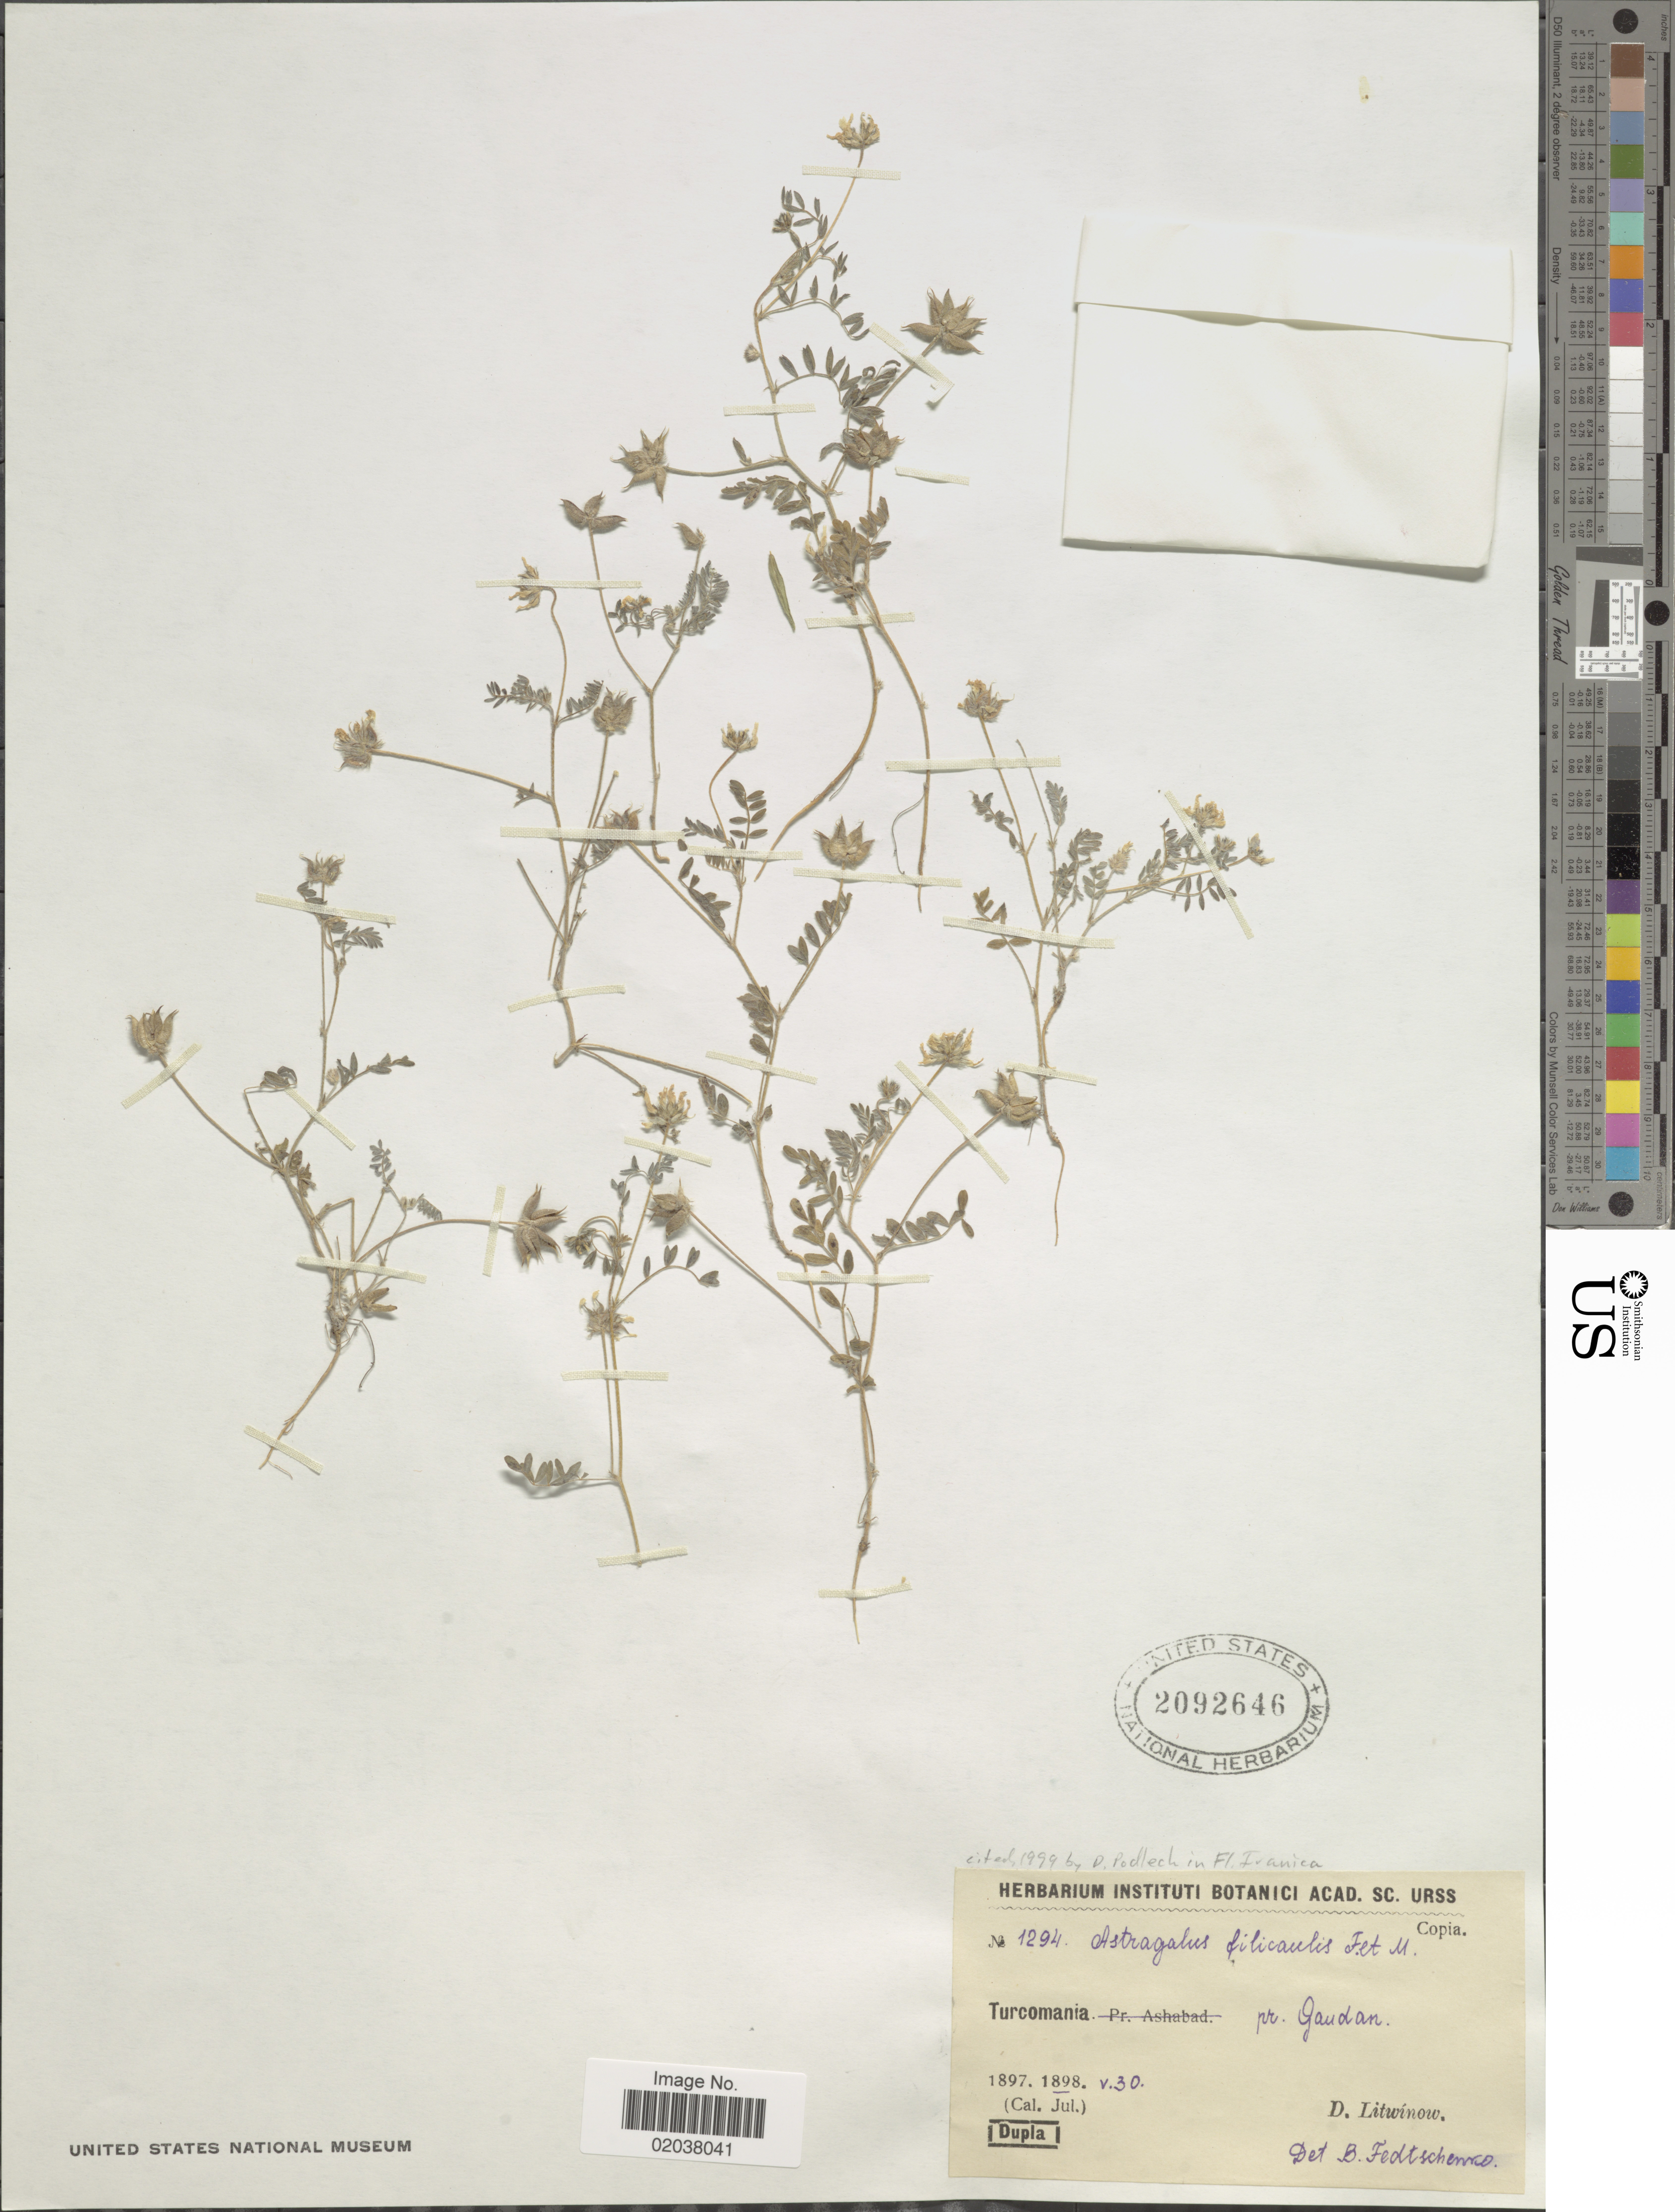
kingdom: Plantae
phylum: Tracheophyta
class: Magnoliopsida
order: Fabales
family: Fabaceae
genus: Astragalus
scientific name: Astragalus filicaulis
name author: Kar. & Kir.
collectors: D. Litwinow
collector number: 1294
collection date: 1898-05-30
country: Turkmenistan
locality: Turcomania pr. Gaudan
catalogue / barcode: US 2092646